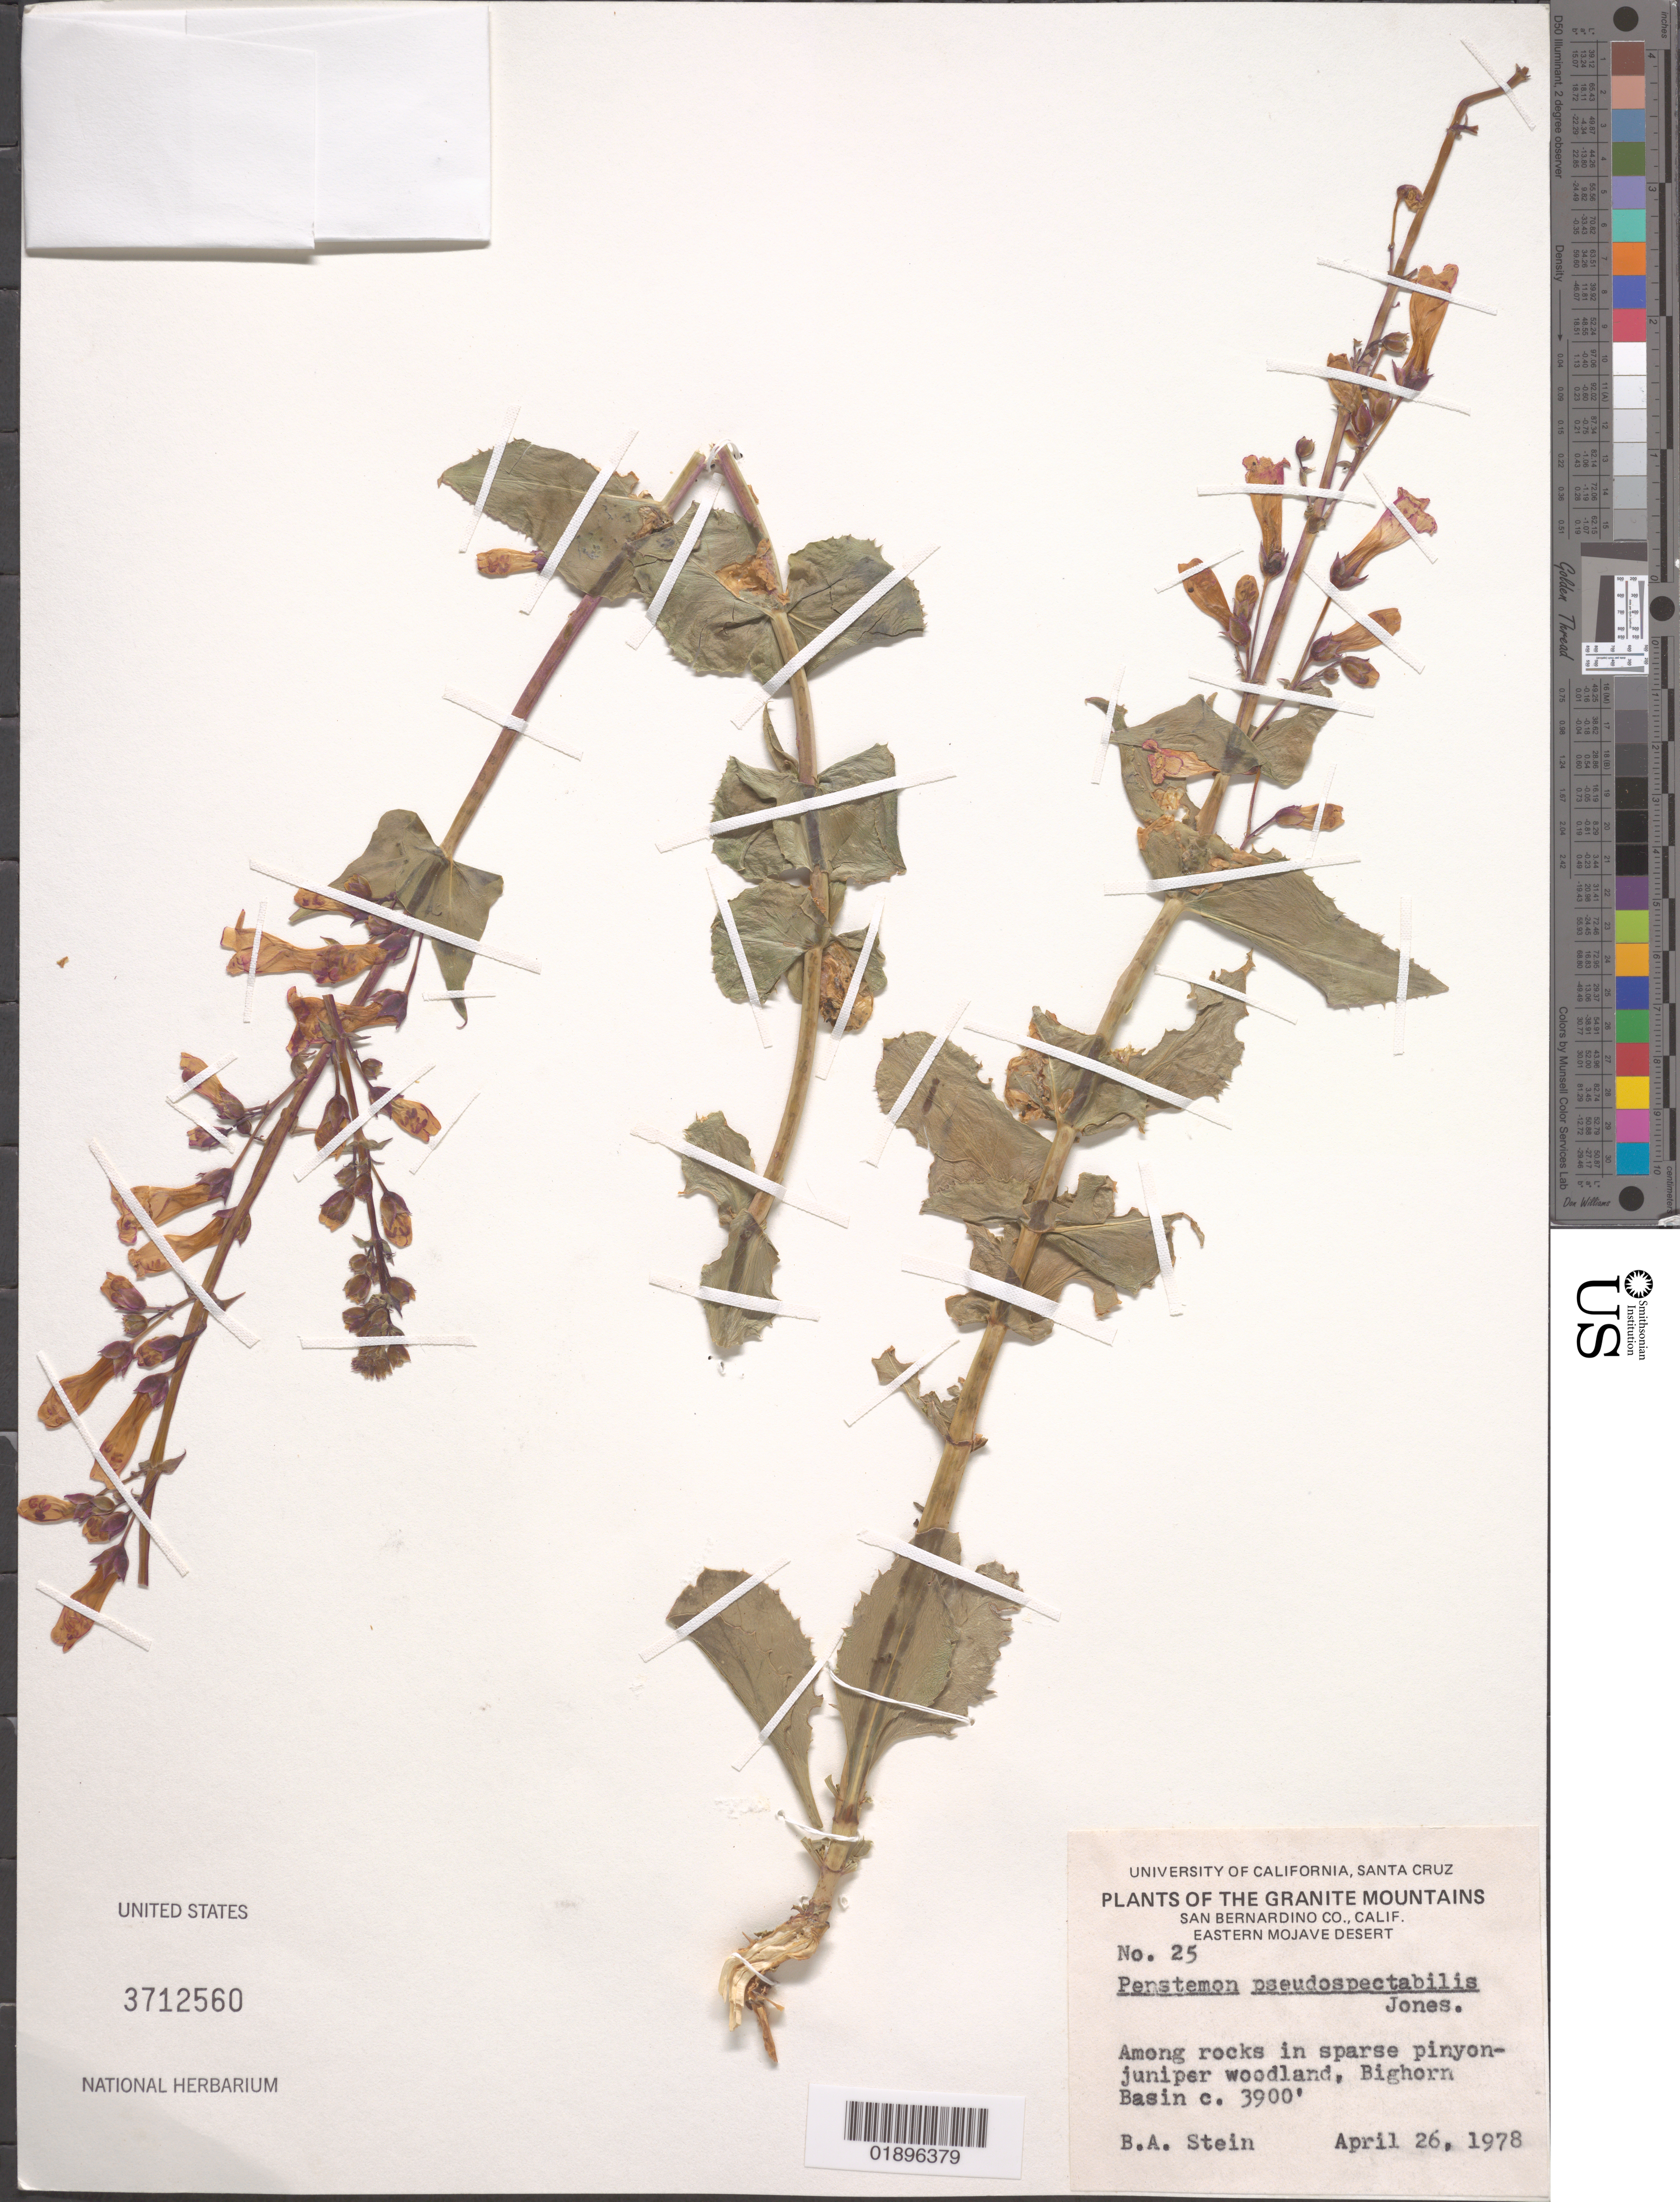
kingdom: Plantae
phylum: Tracheophyta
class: Magnoliopsida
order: Lamiales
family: Plantaginaceae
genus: Penstemon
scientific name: Penstemon pseudospectabilis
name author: M.E. Jones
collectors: B. A. Stein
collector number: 25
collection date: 1978-04-25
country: United States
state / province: California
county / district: San Bernardino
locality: Granite Mountains, Eastern Mojave Desert, among rocks, Bighorn Basin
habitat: Woodland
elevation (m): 1189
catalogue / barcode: US 3265119